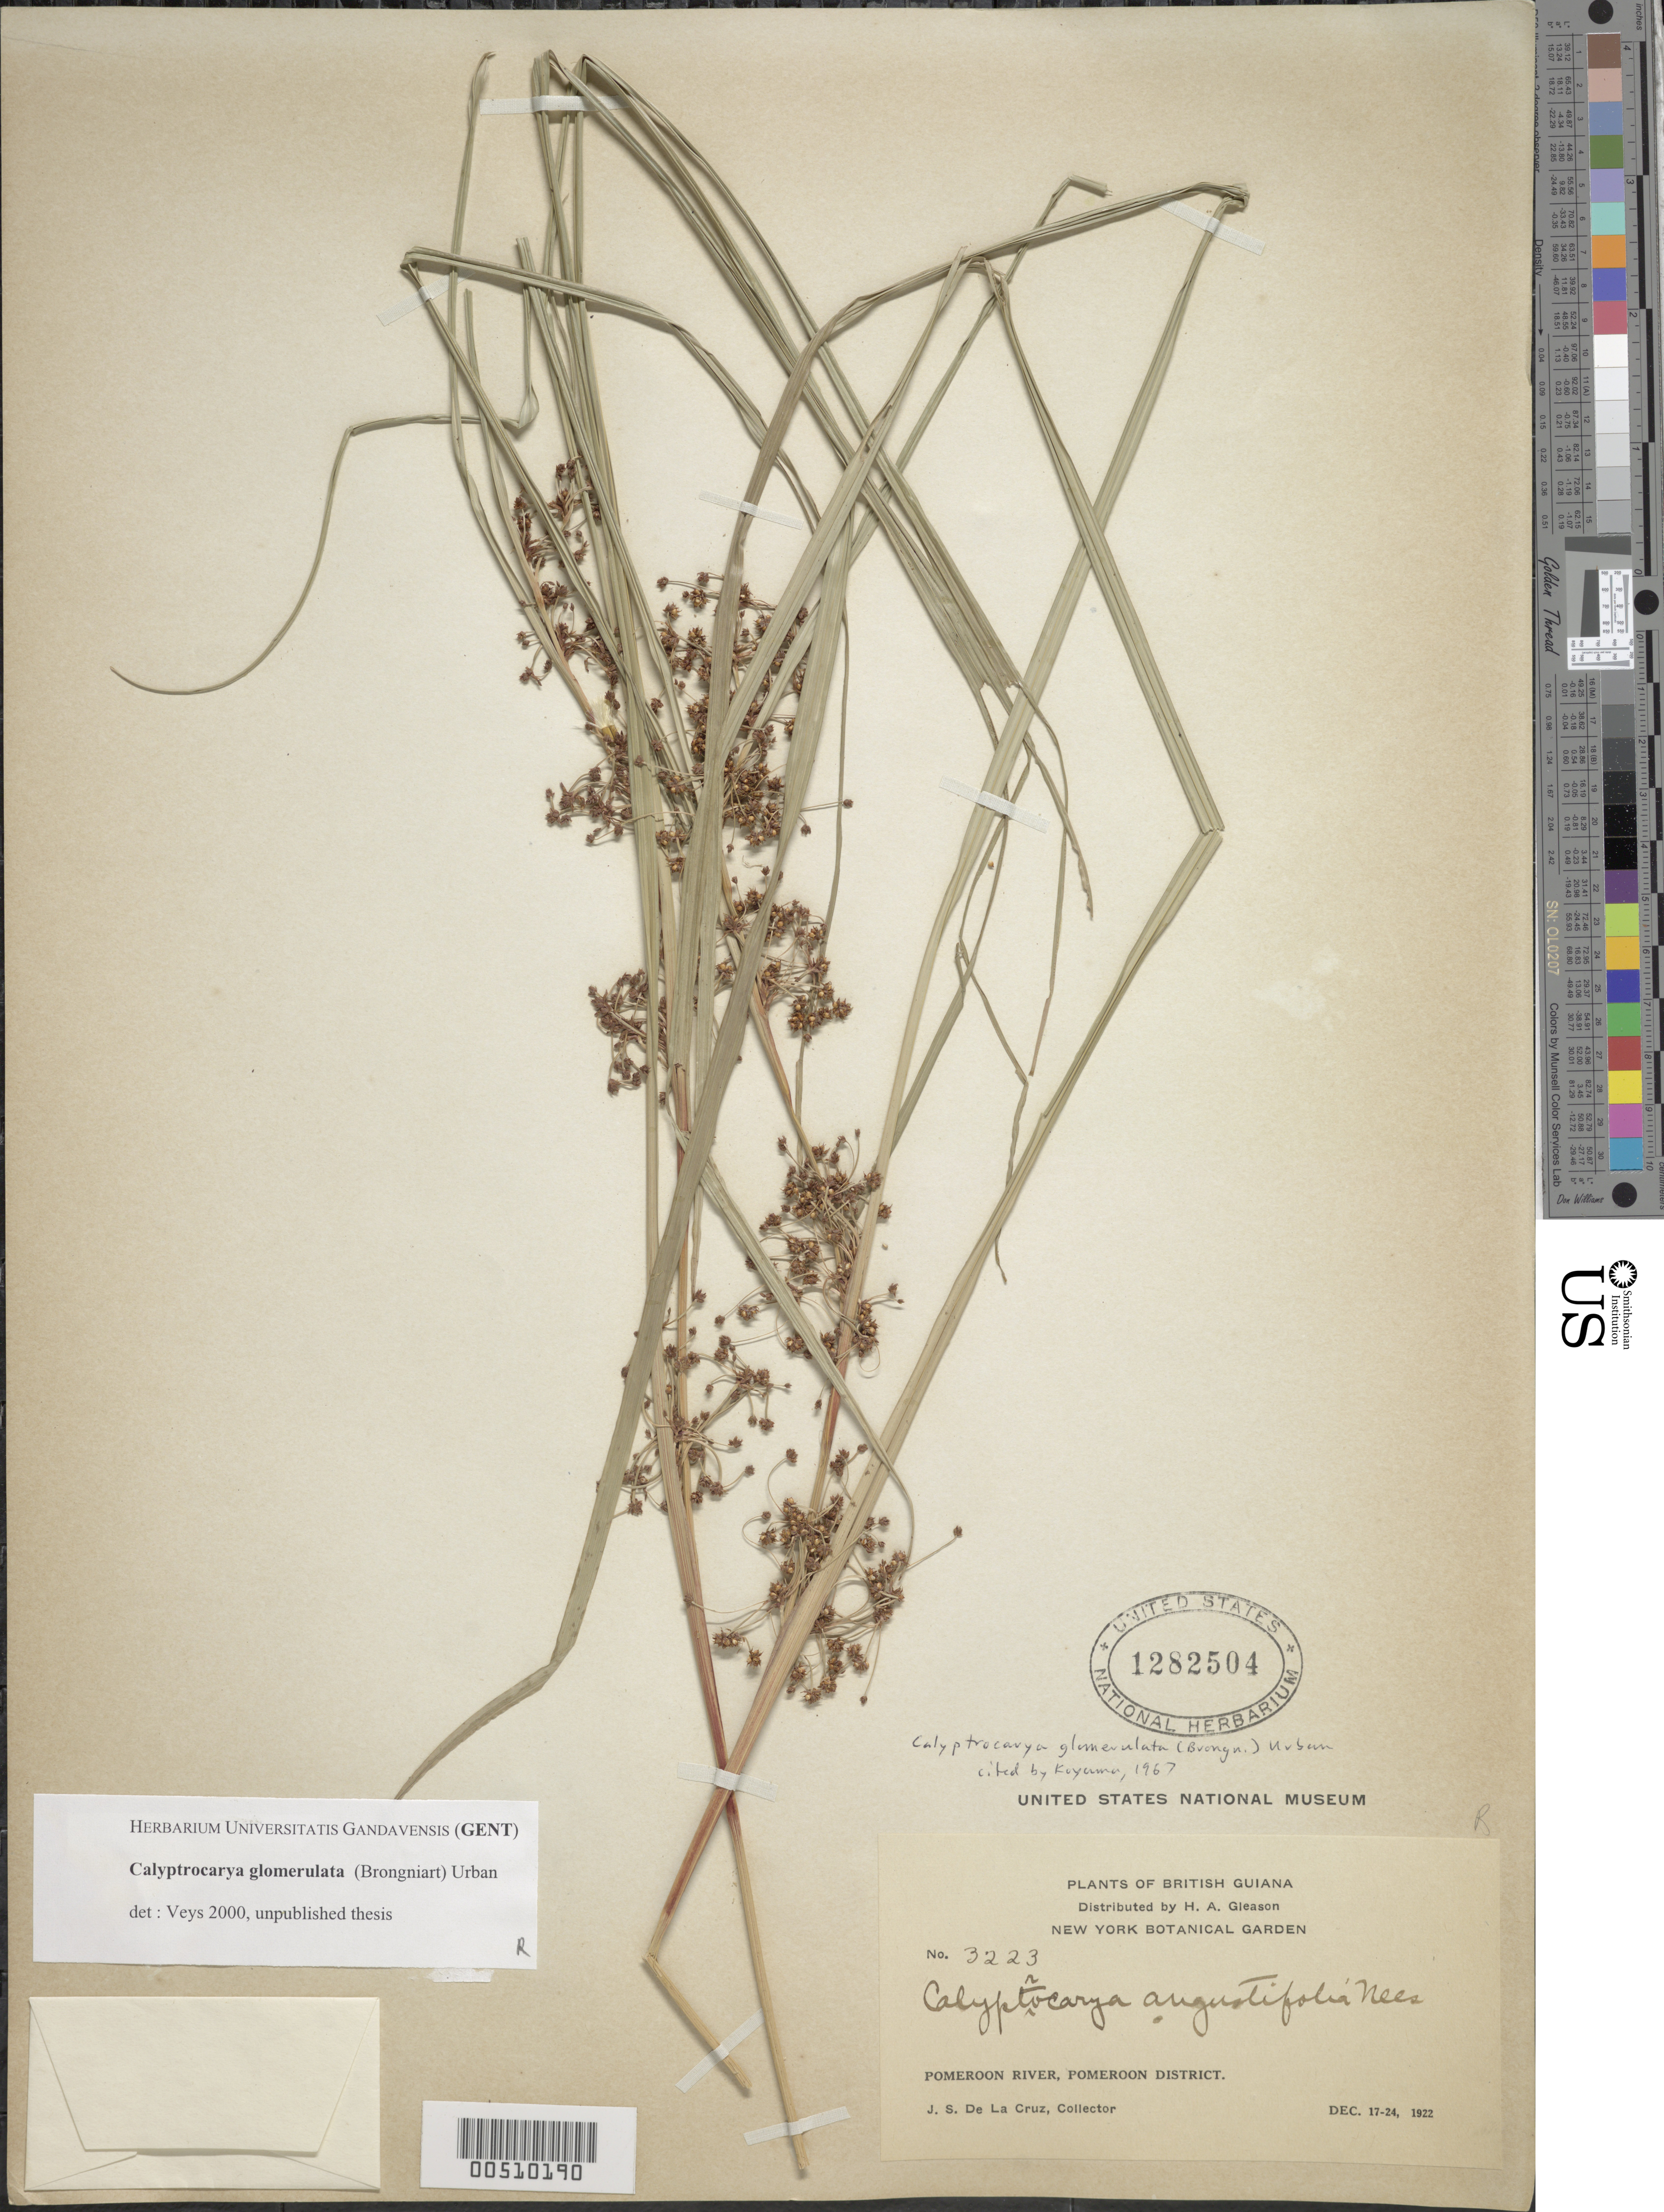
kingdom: Plantae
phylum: Tracheophyta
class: Liliopsida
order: Poales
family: Cyperaceae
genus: Calyptrocarya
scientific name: Calyptrocarya glomerulata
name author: (Brongn.) Urb.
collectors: J. S. de la Cruz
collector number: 3223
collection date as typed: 17 Dec 1922 to 24 Dec 1922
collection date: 1922-12-17/1922-12-24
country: Guyana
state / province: Pomeroon-Supenaam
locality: Pomeroon River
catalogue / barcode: US 1282504